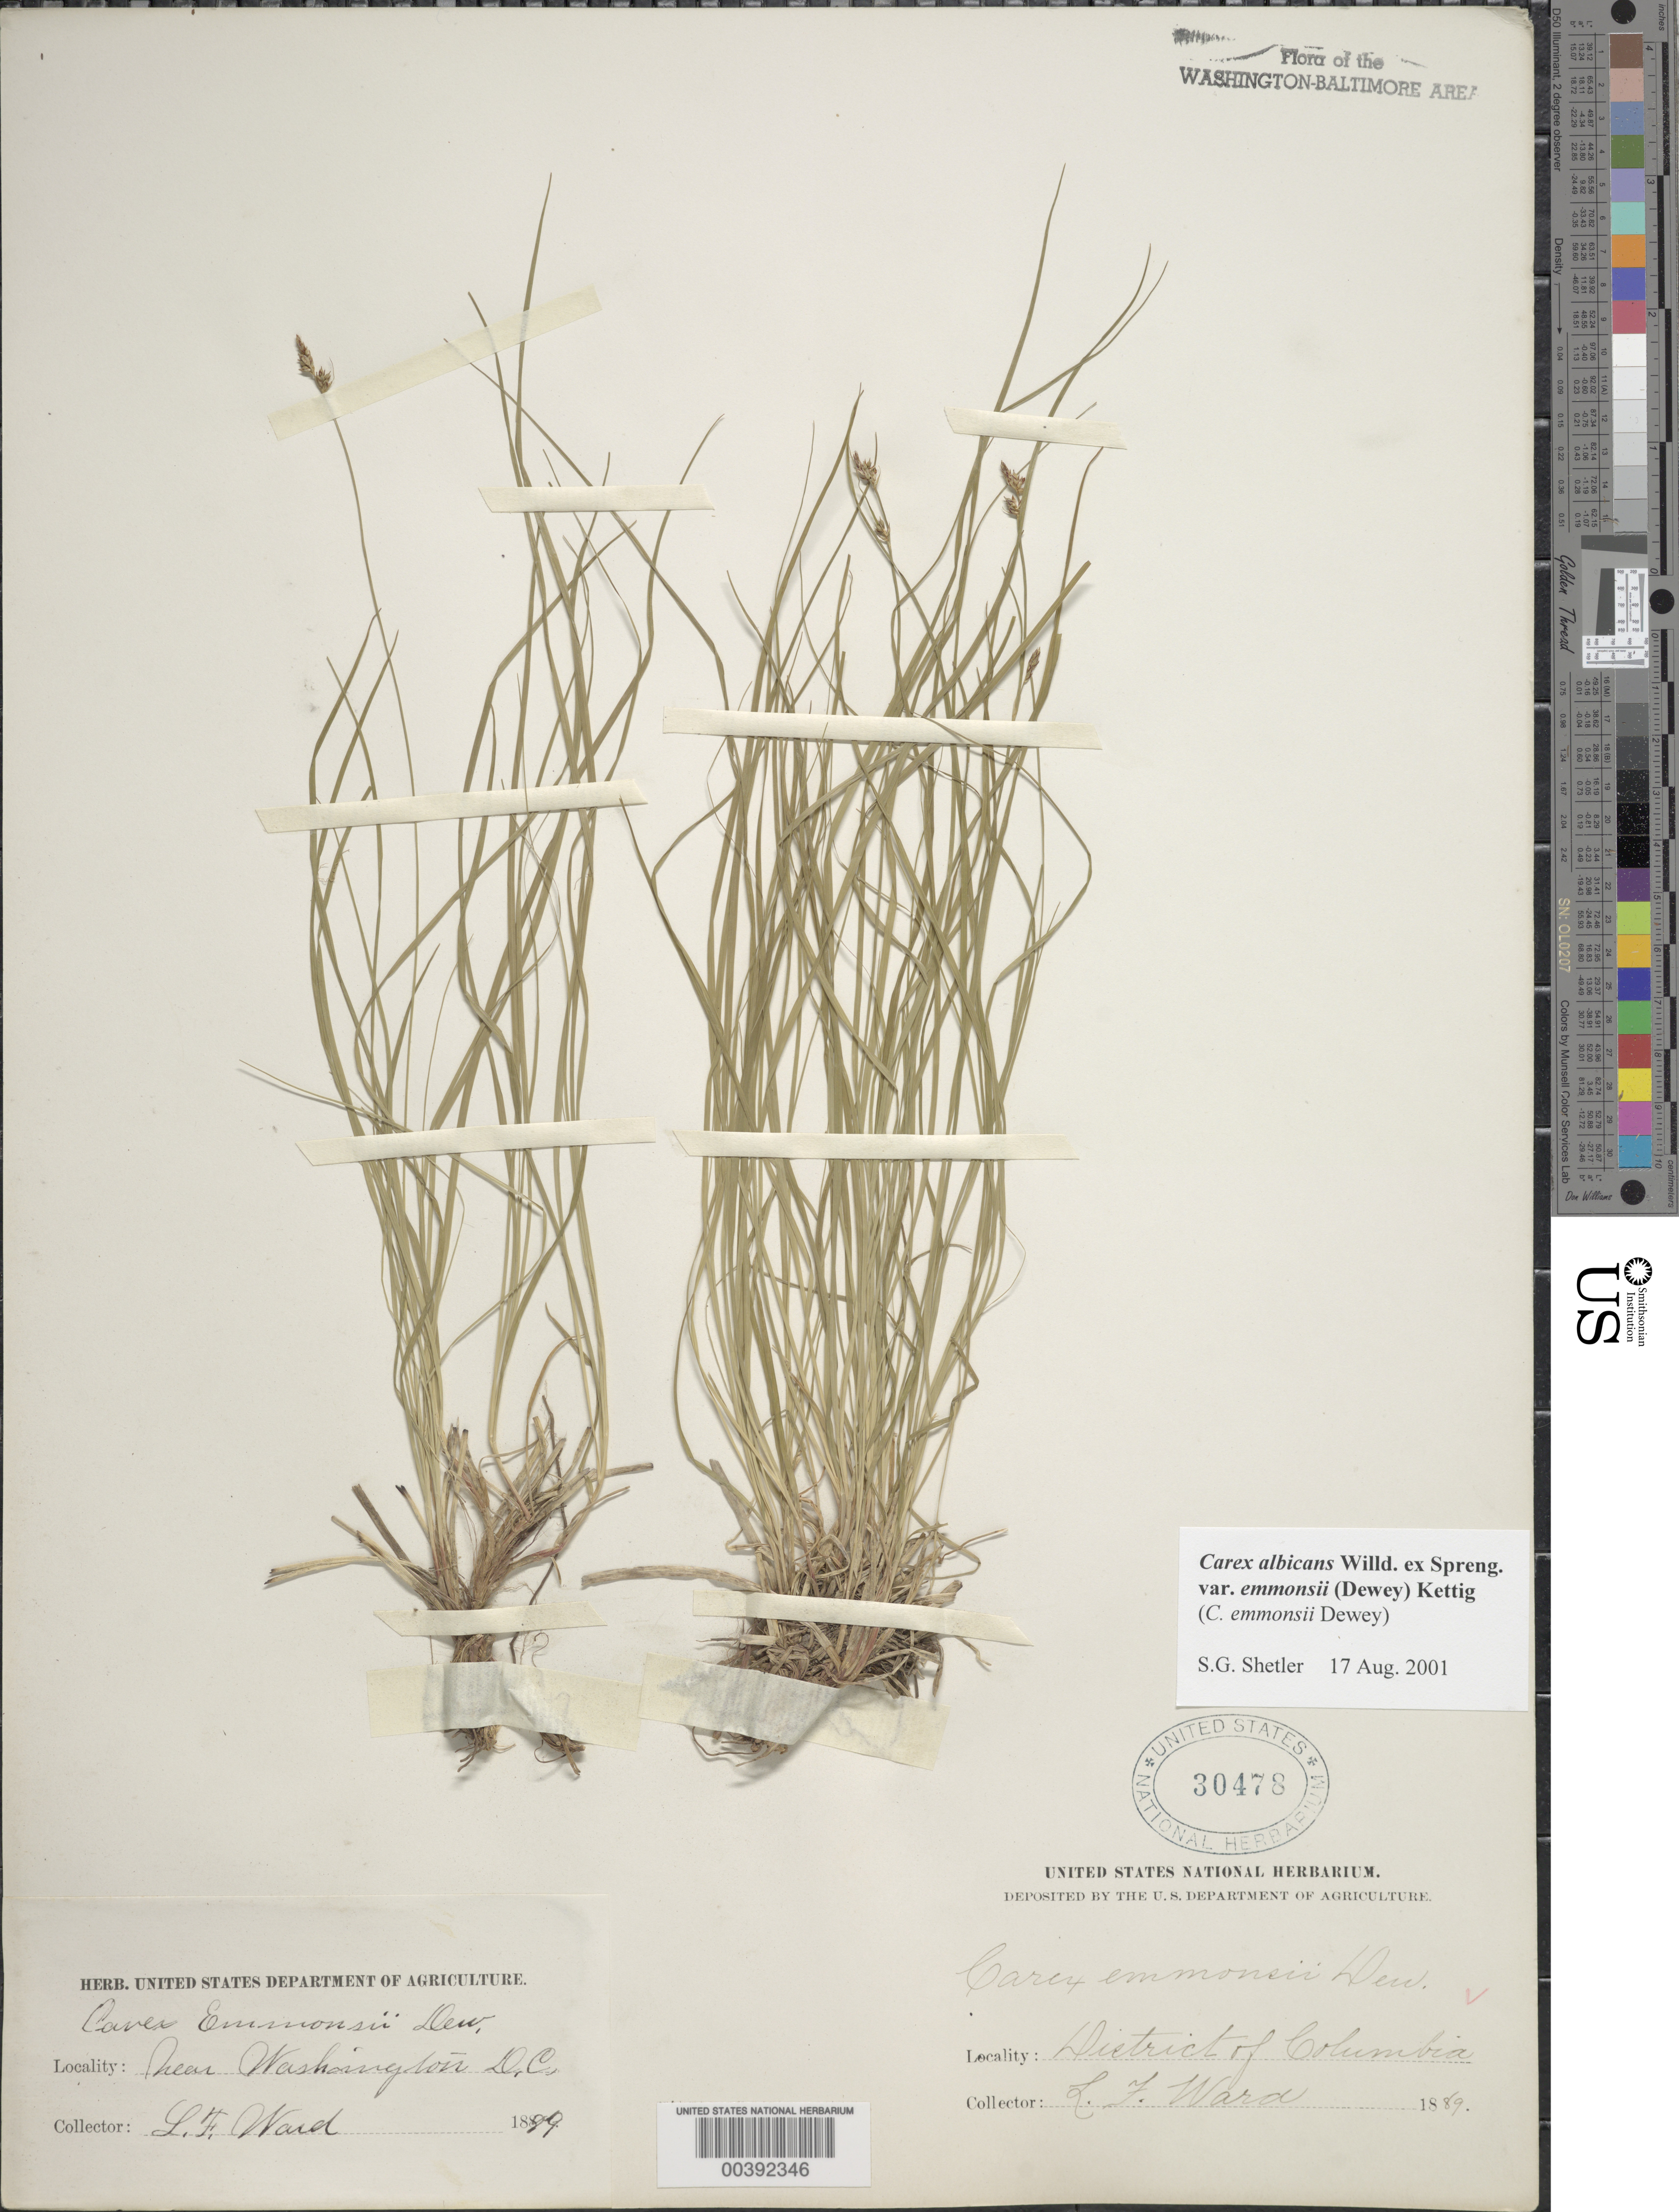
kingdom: Plantae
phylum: Tracheophyta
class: Liliopsida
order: Poales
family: Cyperaceae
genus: Carex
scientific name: Carex emmonsii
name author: Dewey ex Torr.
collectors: L. F. Ward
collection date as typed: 1889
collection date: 1889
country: United States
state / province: District of Columbia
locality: Washington DC Area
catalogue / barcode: US 30478